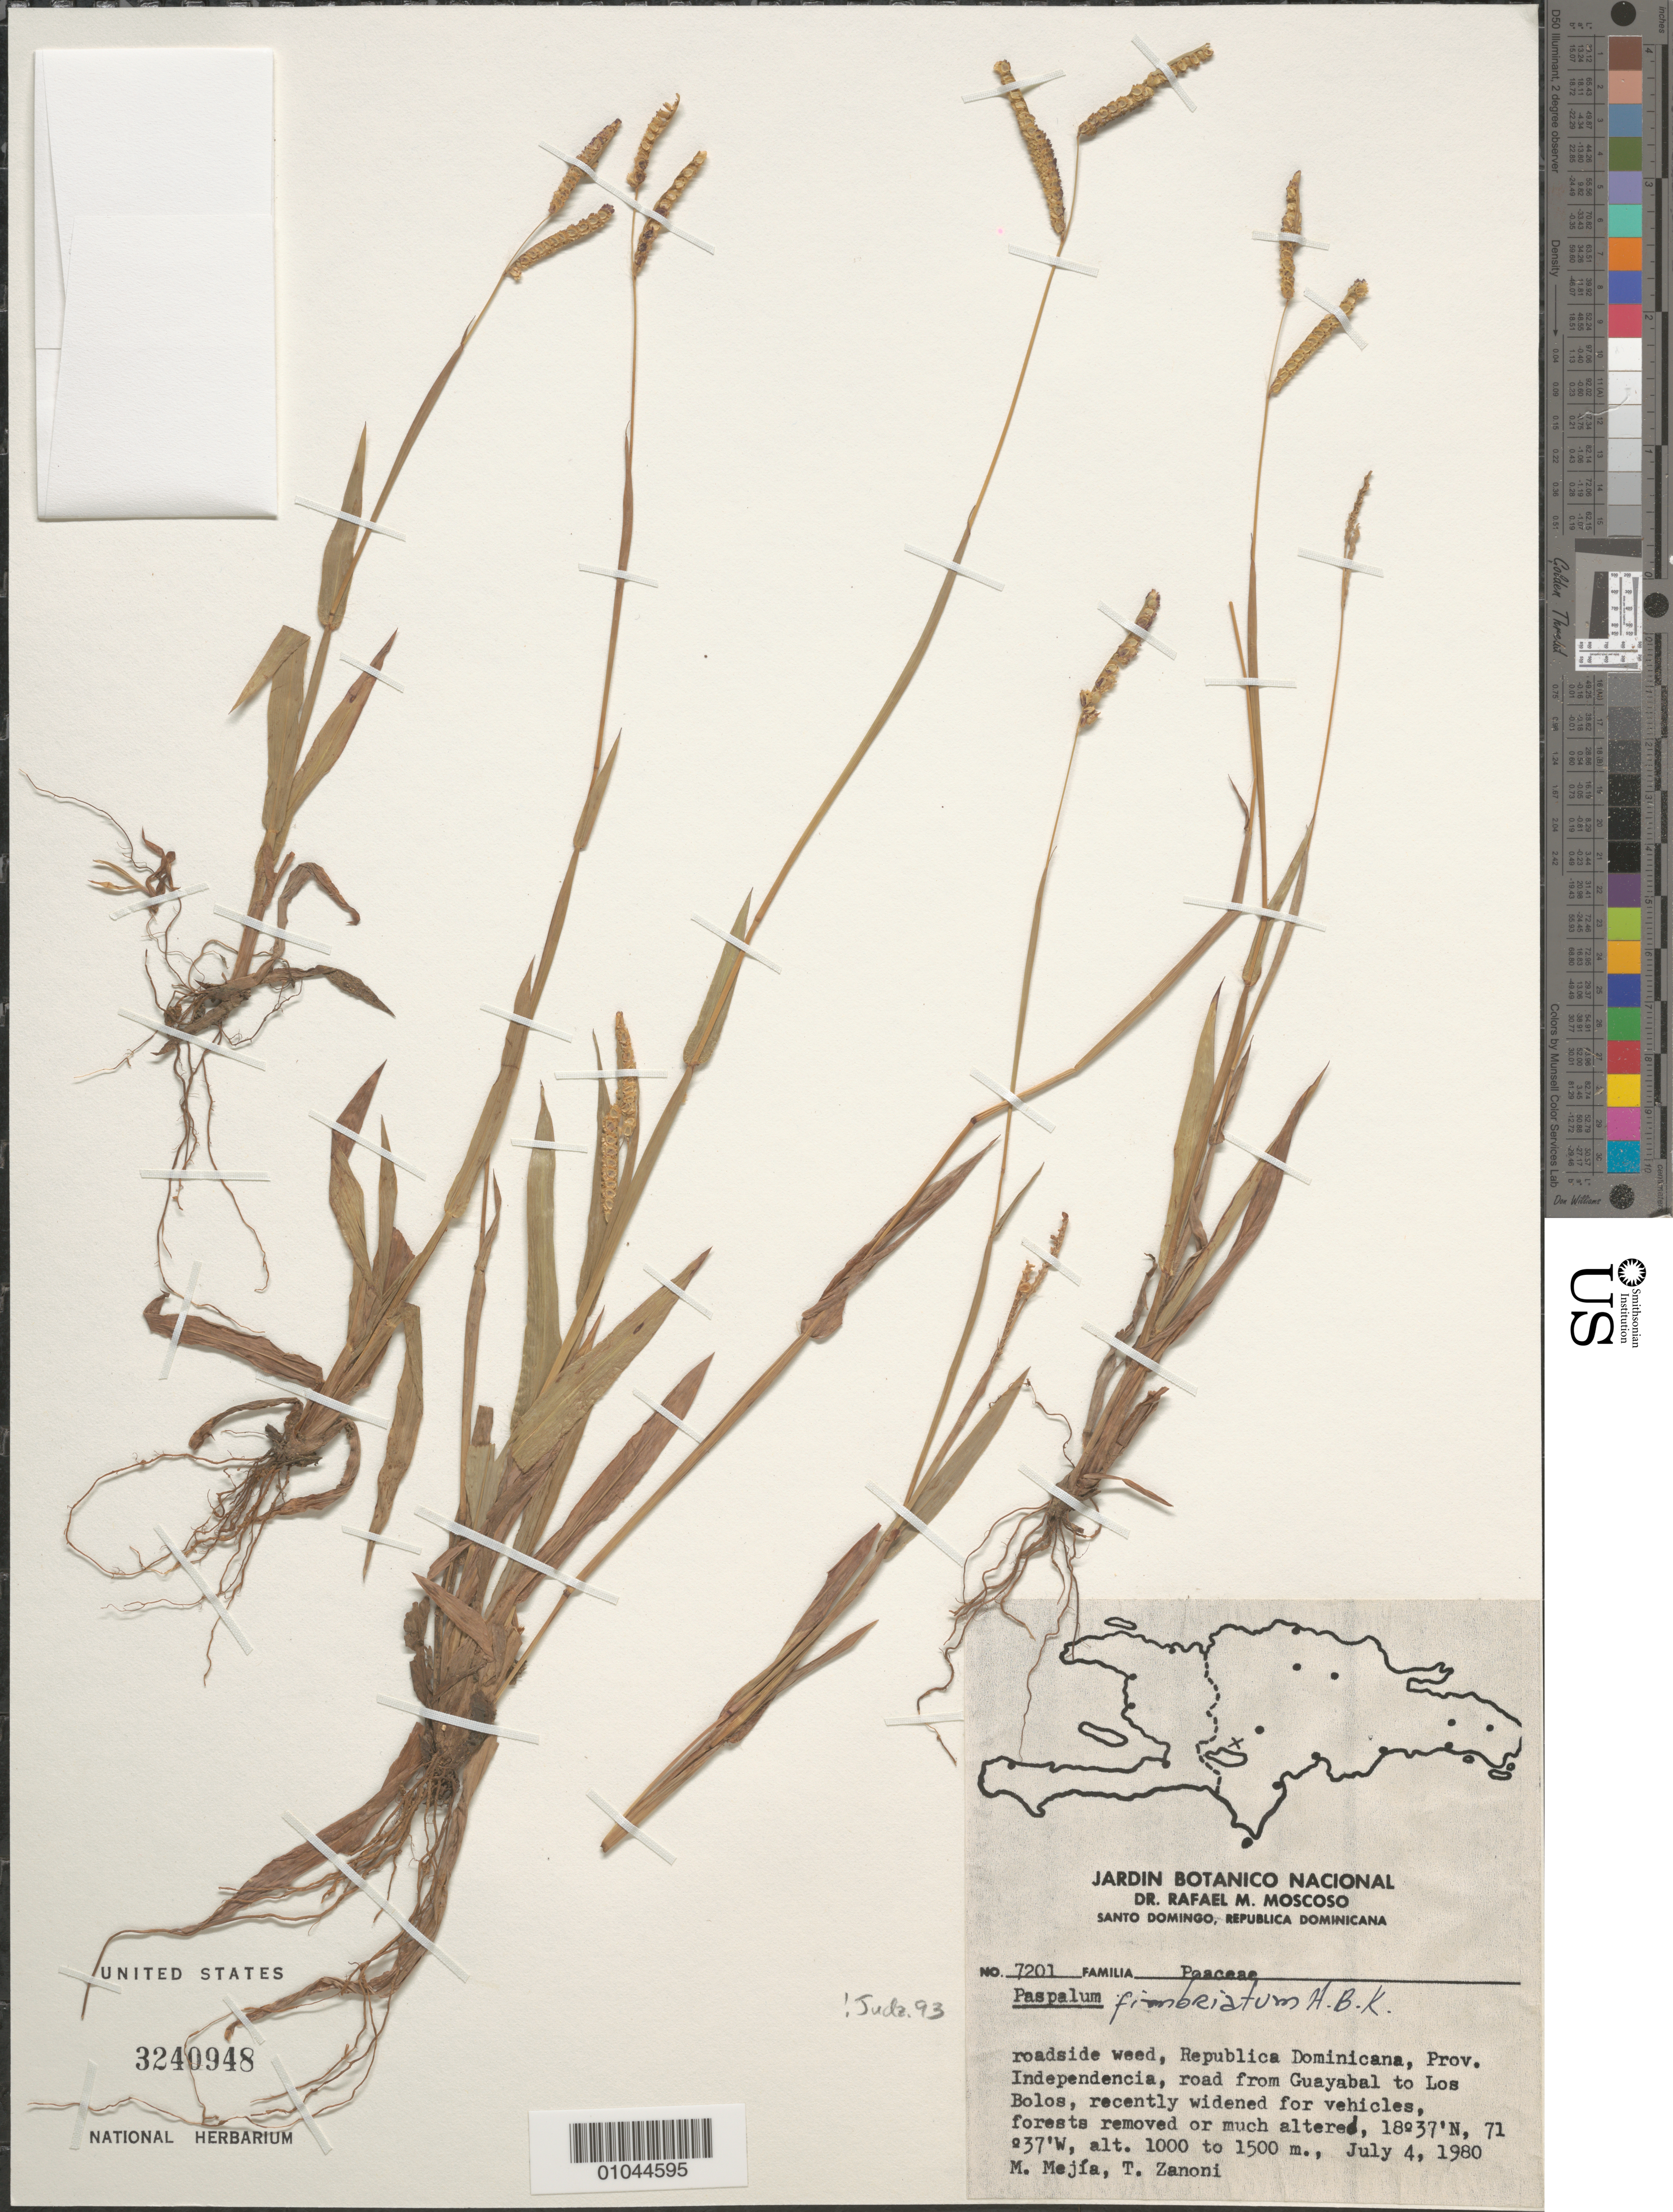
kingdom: Plantae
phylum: Tracheophyta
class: Liliopsida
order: Poales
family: Poaceae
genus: Paspalum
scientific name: Paspalum fimbriatum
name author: Kunth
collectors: M. Mejia & T. A. Zanoni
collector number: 7201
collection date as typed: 04 Jul 1980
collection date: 1980-07-04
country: Dominican Republic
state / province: Distrito Nacional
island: Hispaniola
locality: Prov. Independencia, road from Guayabal to Los Bolos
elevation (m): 1000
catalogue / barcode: US 3240948